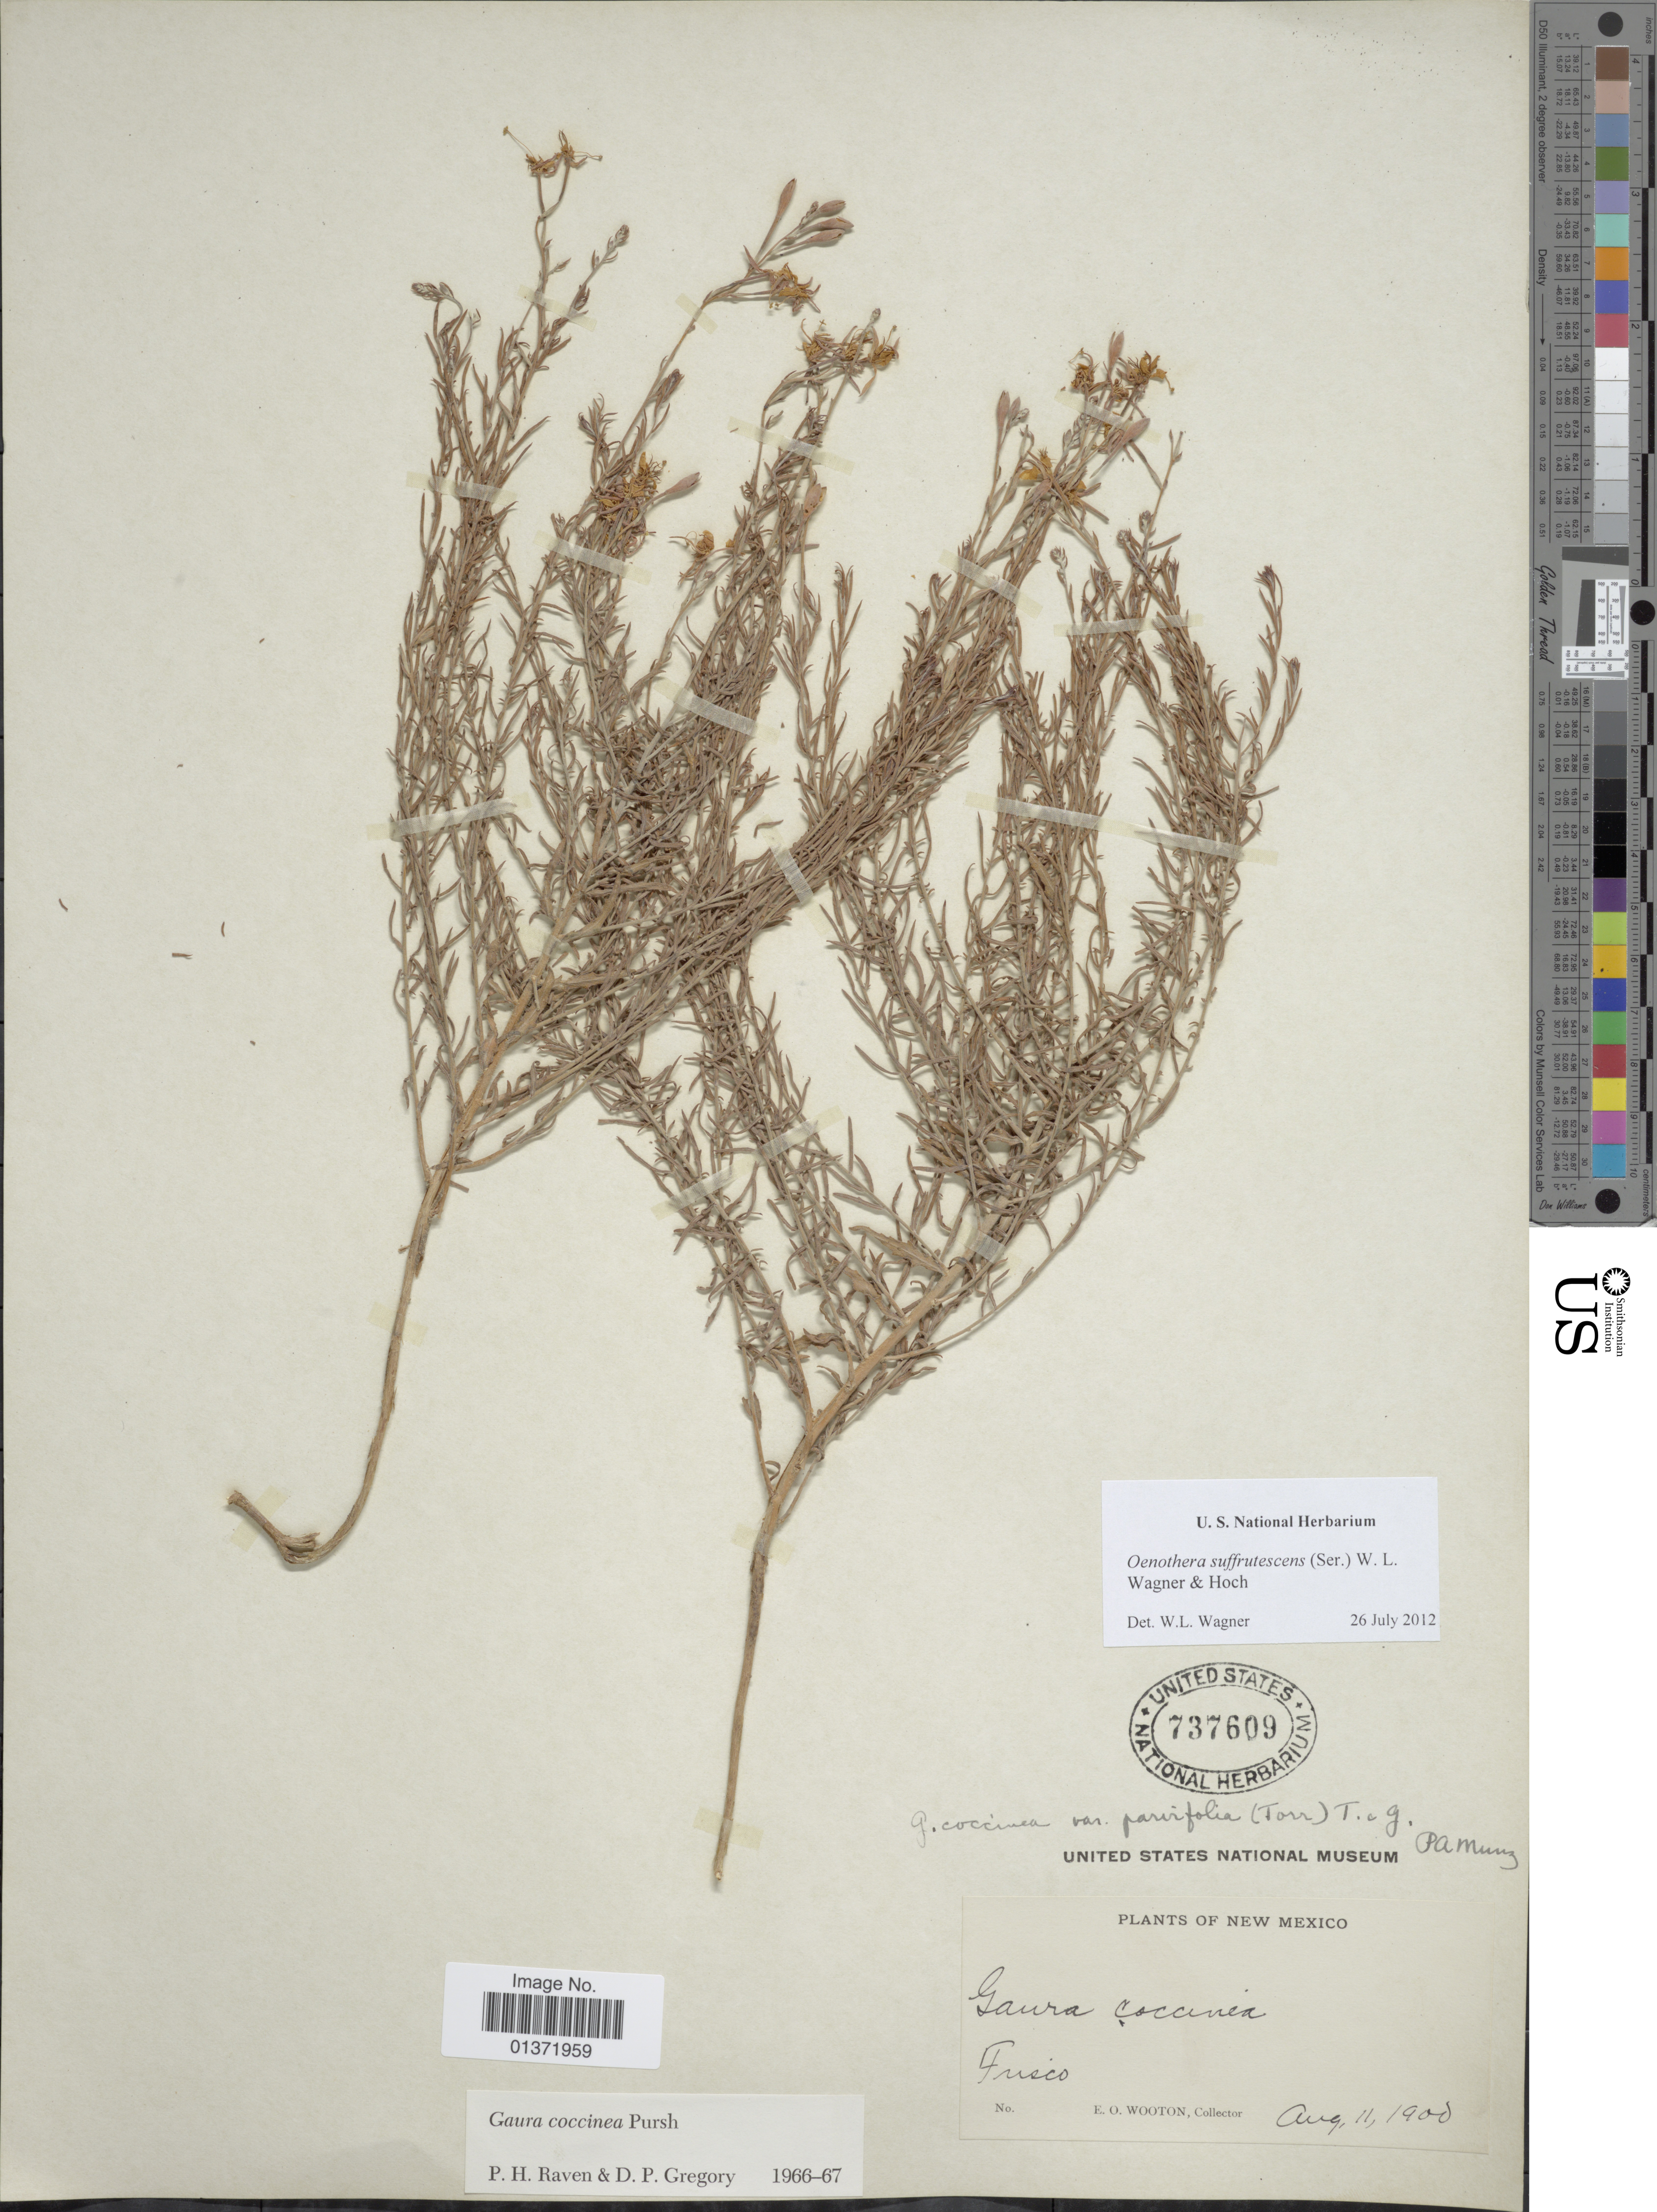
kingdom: Plantae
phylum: Tracheophyta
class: Magnoliopsida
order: Myrtales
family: Onagraceae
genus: Oenothera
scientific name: Oenothera suffrutescens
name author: (Ser.) W.L. Wagner & Hoch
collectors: E. O. Wooton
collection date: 1900-08-11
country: United States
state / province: New Mexico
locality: Fusco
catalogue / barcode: US 737609